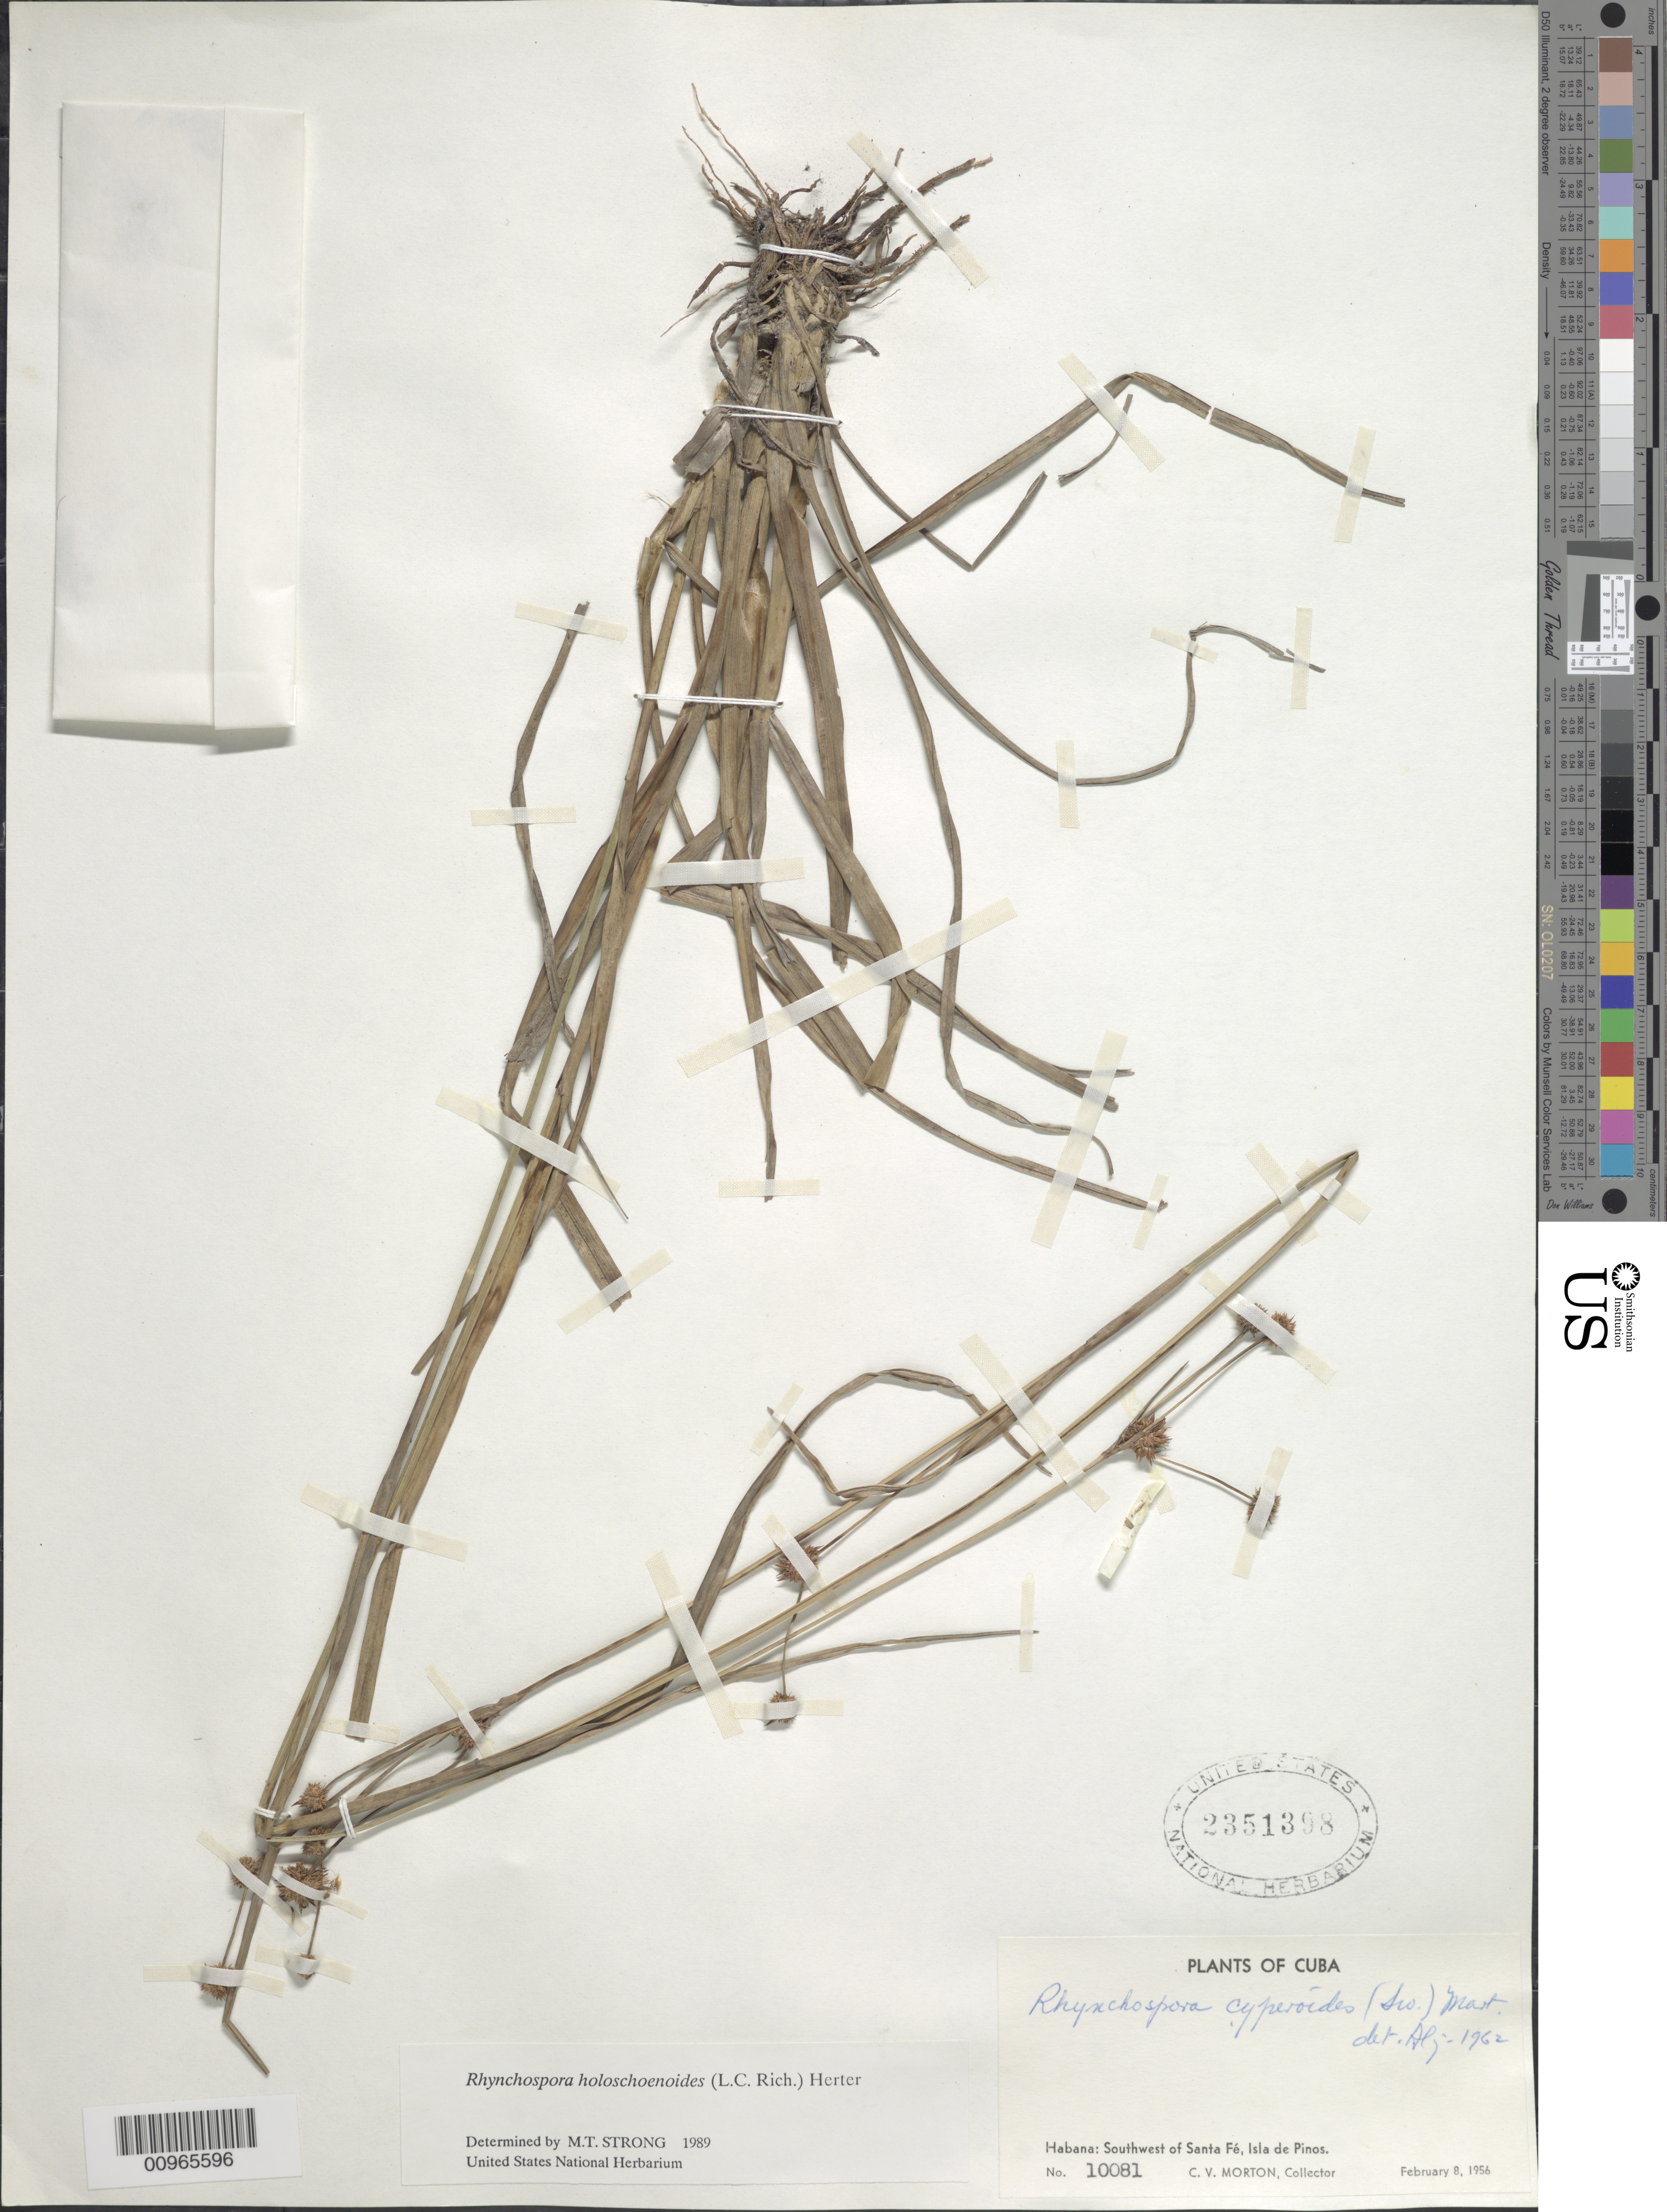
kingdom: Plantae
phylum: Tracheophyta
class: Liliopsida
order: Poales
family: Cyperaceae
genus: Rhynchospora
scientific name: Rhynchospora holoschoenoides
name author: (Rich.) Herter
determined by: Strong, M. T., (US), Smithsonian Institution - National Museum of Natural History (UNITED STATES)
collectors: C. V. Morton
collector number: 10081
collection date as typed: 08 Feb 1956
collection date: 1956-02-08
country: Cuba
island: Isla de la Juventud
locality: Southwest of Santa Fé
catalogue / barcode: US 2351398